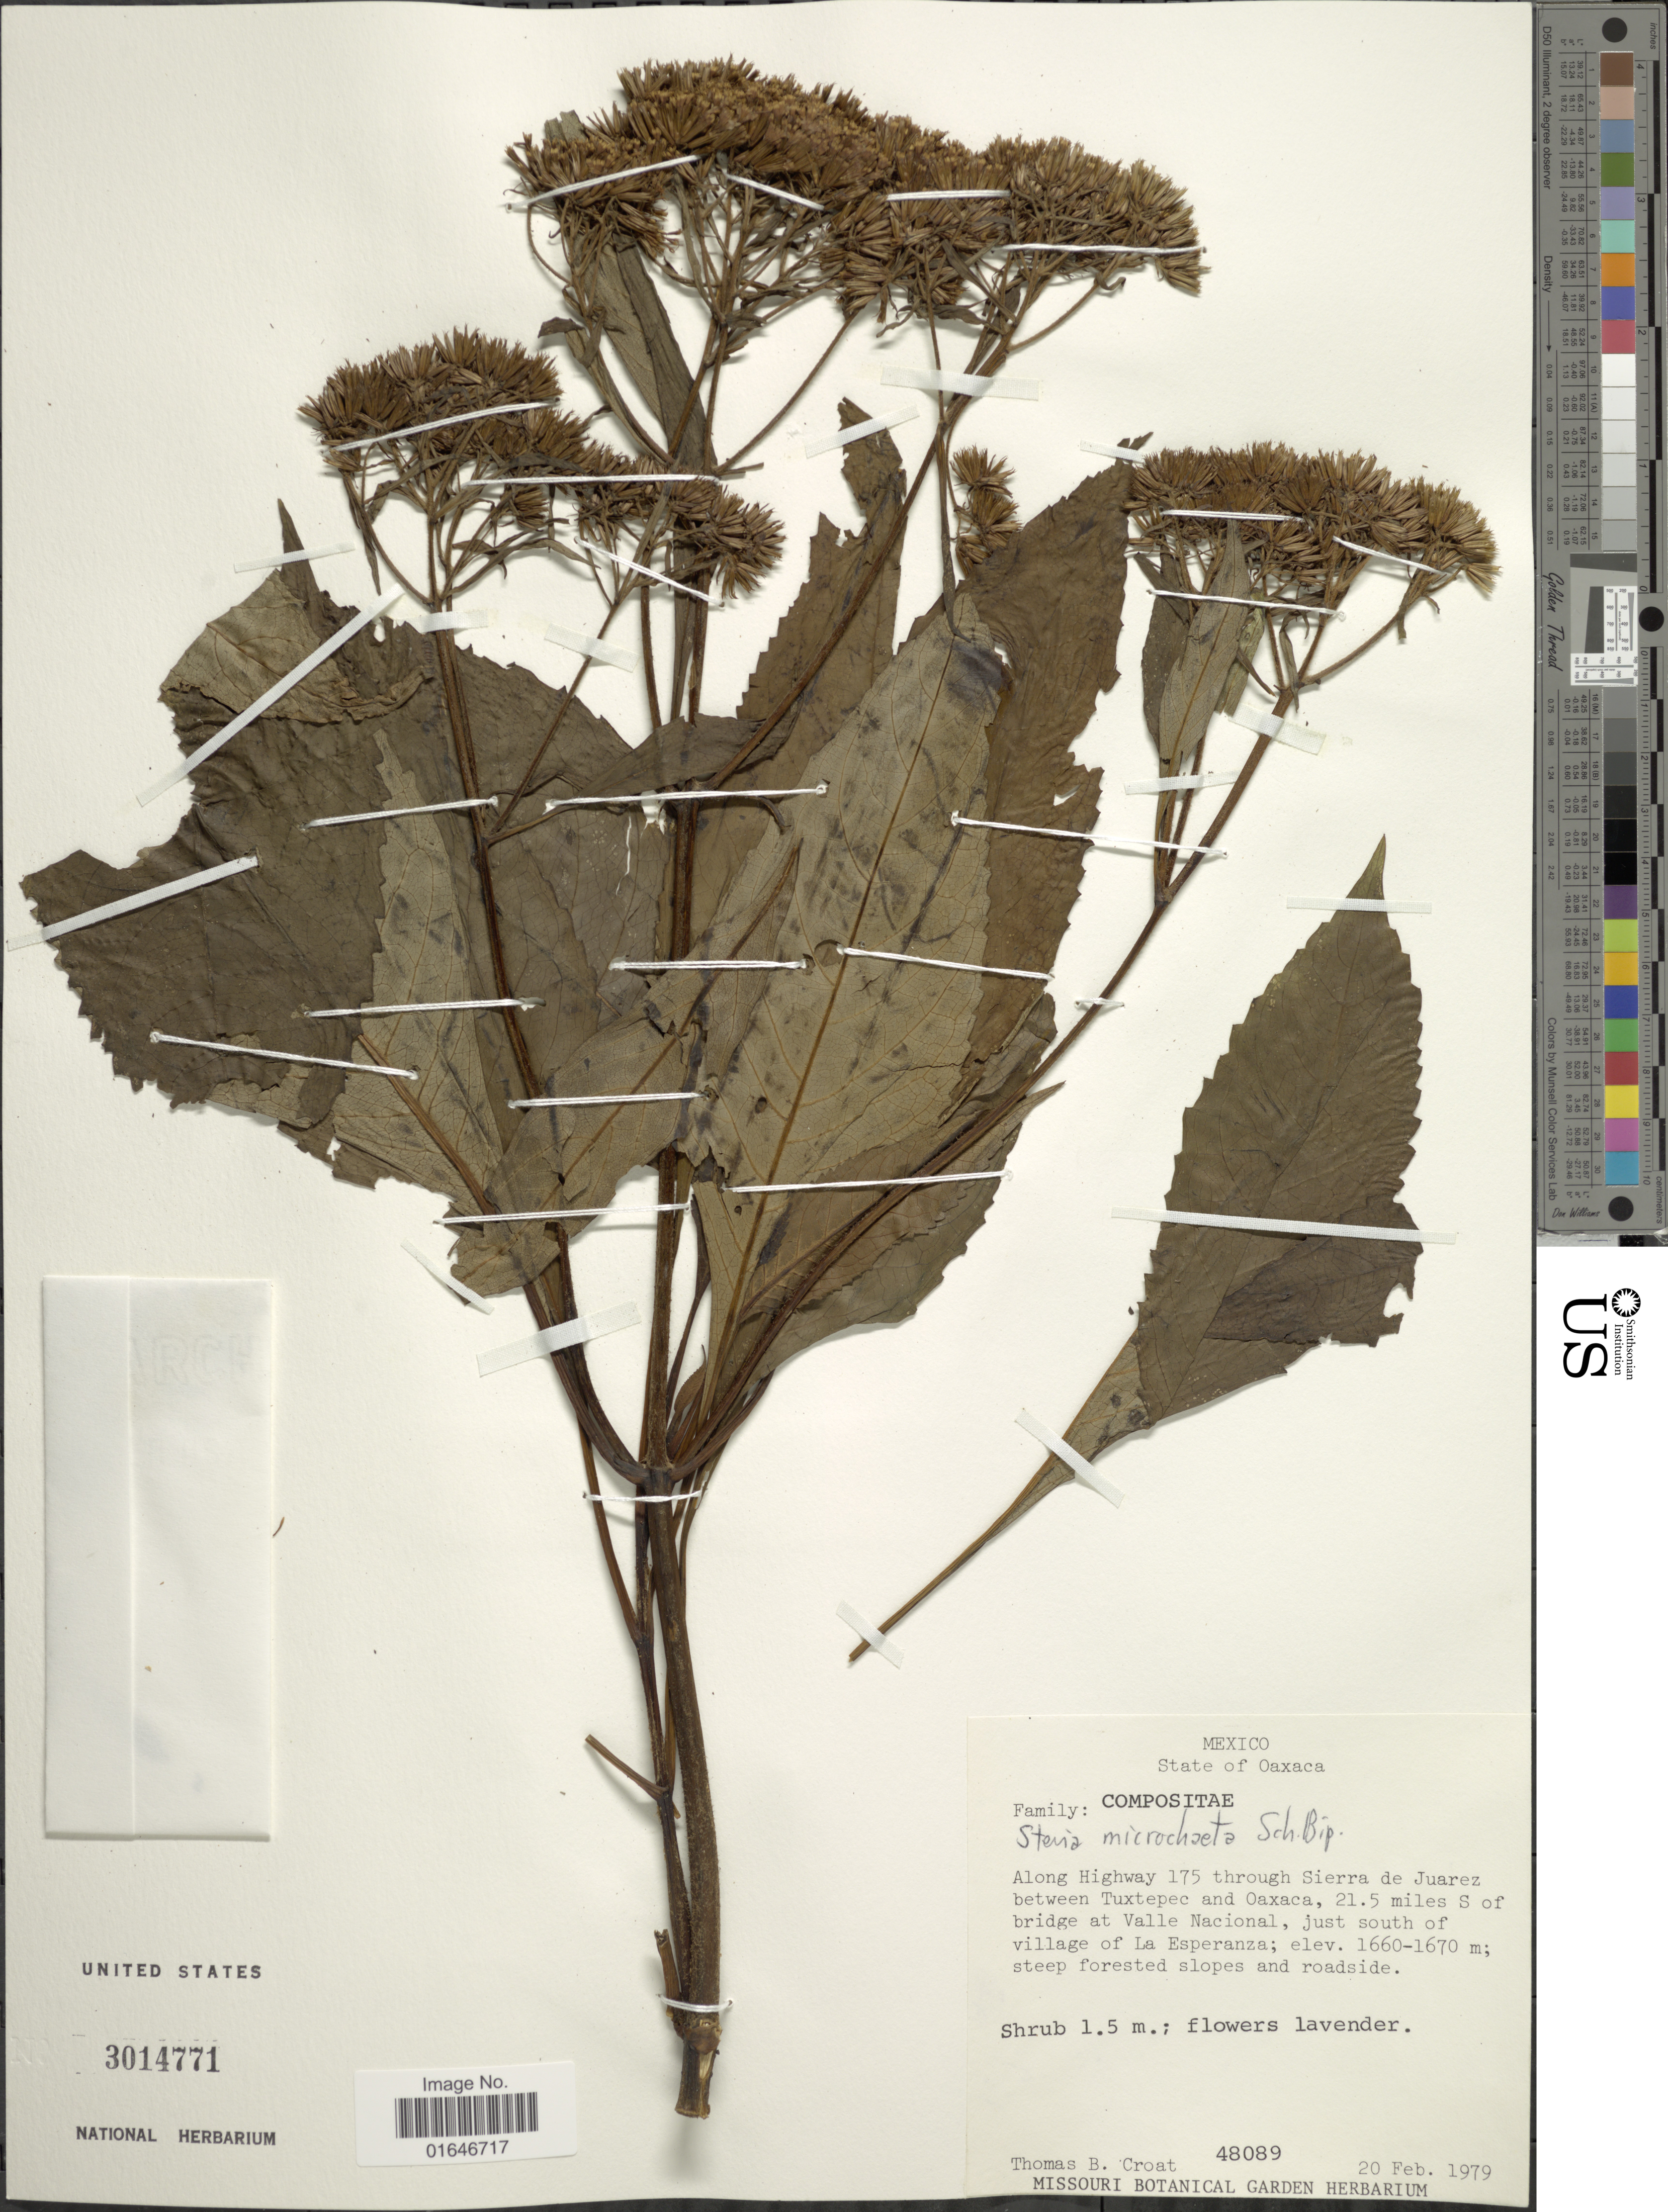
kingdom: Plantae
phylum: Tracheophyta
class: Magnoliopsida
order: Asterales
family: Asteraceae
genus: Stevia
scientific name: Stevia microchaeta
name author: Sch. Bip.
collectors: T. B. Croat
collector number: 48089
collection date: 1979-02-20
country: Mexico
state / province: Oaxaca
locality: Along Highway 175 through Sierra de Juarez between Tuxtepec and Oaxaca, 21.5 miles S of bridge at Valle Nacional, just south of village of La Esperanza, steep forested slopes and roadside.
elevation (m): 1660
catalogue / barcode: US 3014771